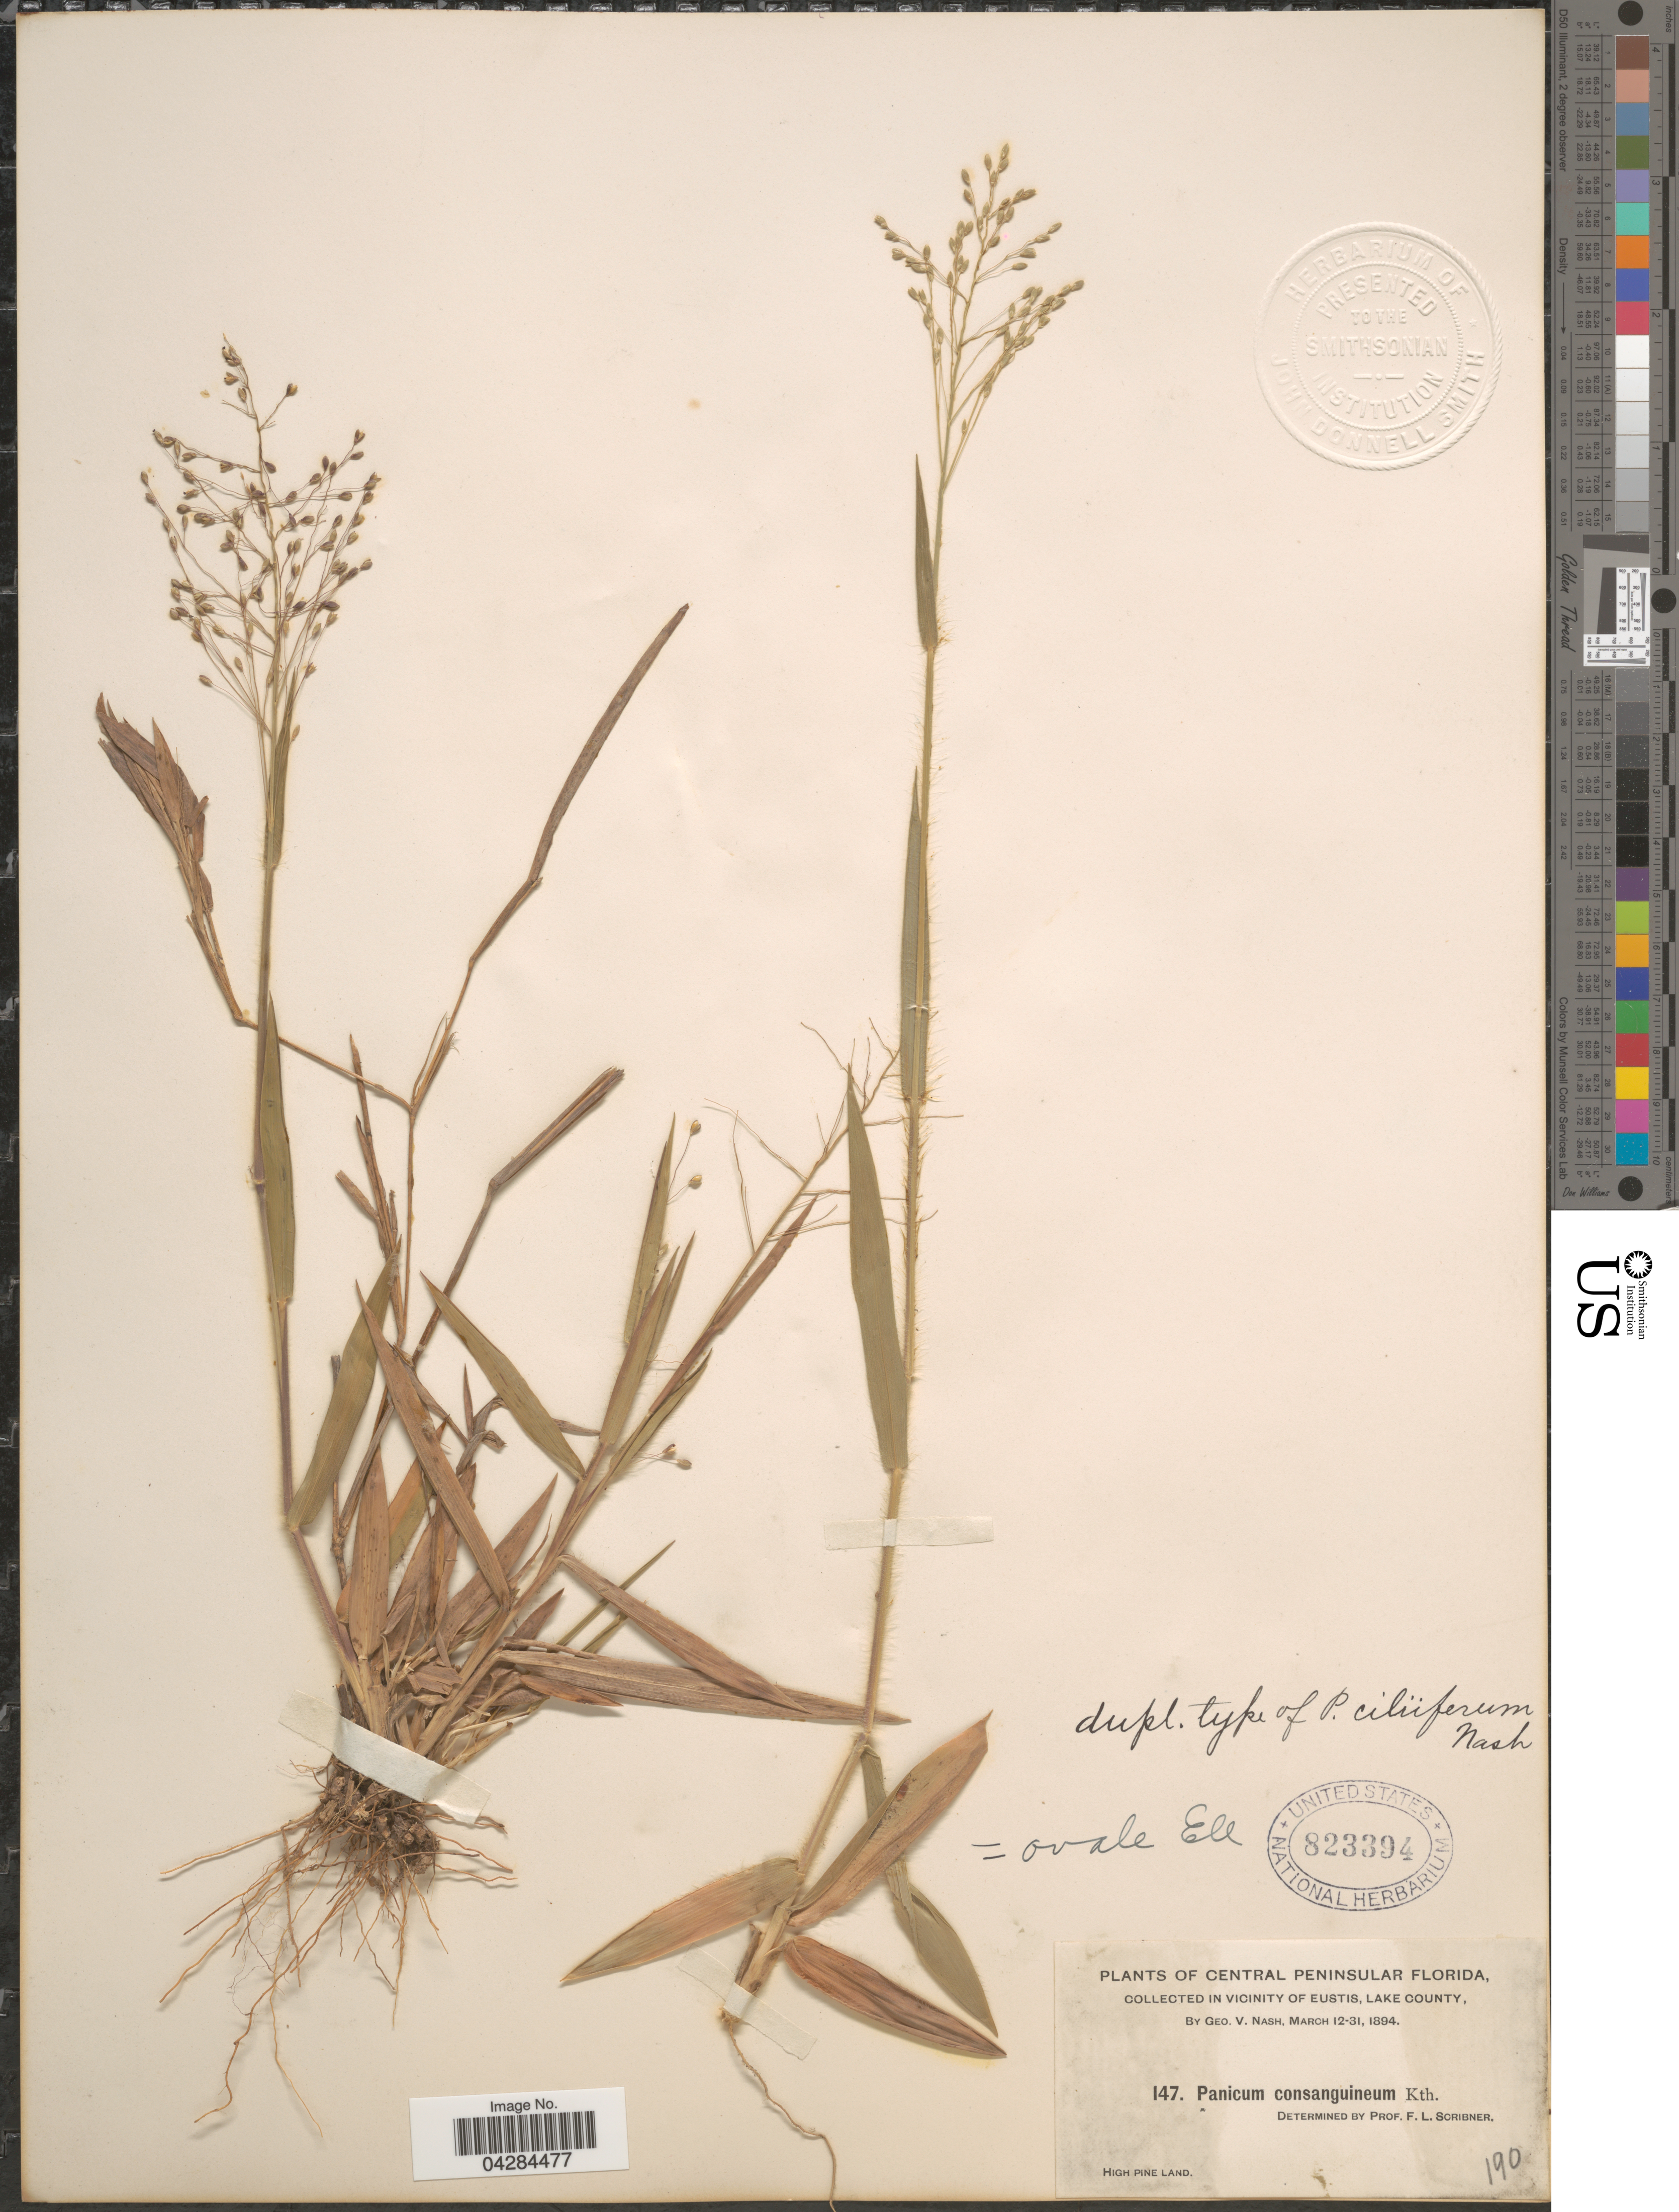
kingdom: Plantae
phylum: Tracheophyta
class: Liliopsida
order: Poales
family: Poaceae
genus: Dichanthelium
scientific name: Dichanthelium ovale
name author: (Elliott) Gould & C.A. Clark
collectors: G. V. Nash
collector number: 147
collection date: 1894-03-12/1894-03-31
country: United States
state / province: Florida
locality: Central Peninsular Florida, in vicinity of Eustis, Lake County. High Pine Land.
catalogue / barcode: US 823394